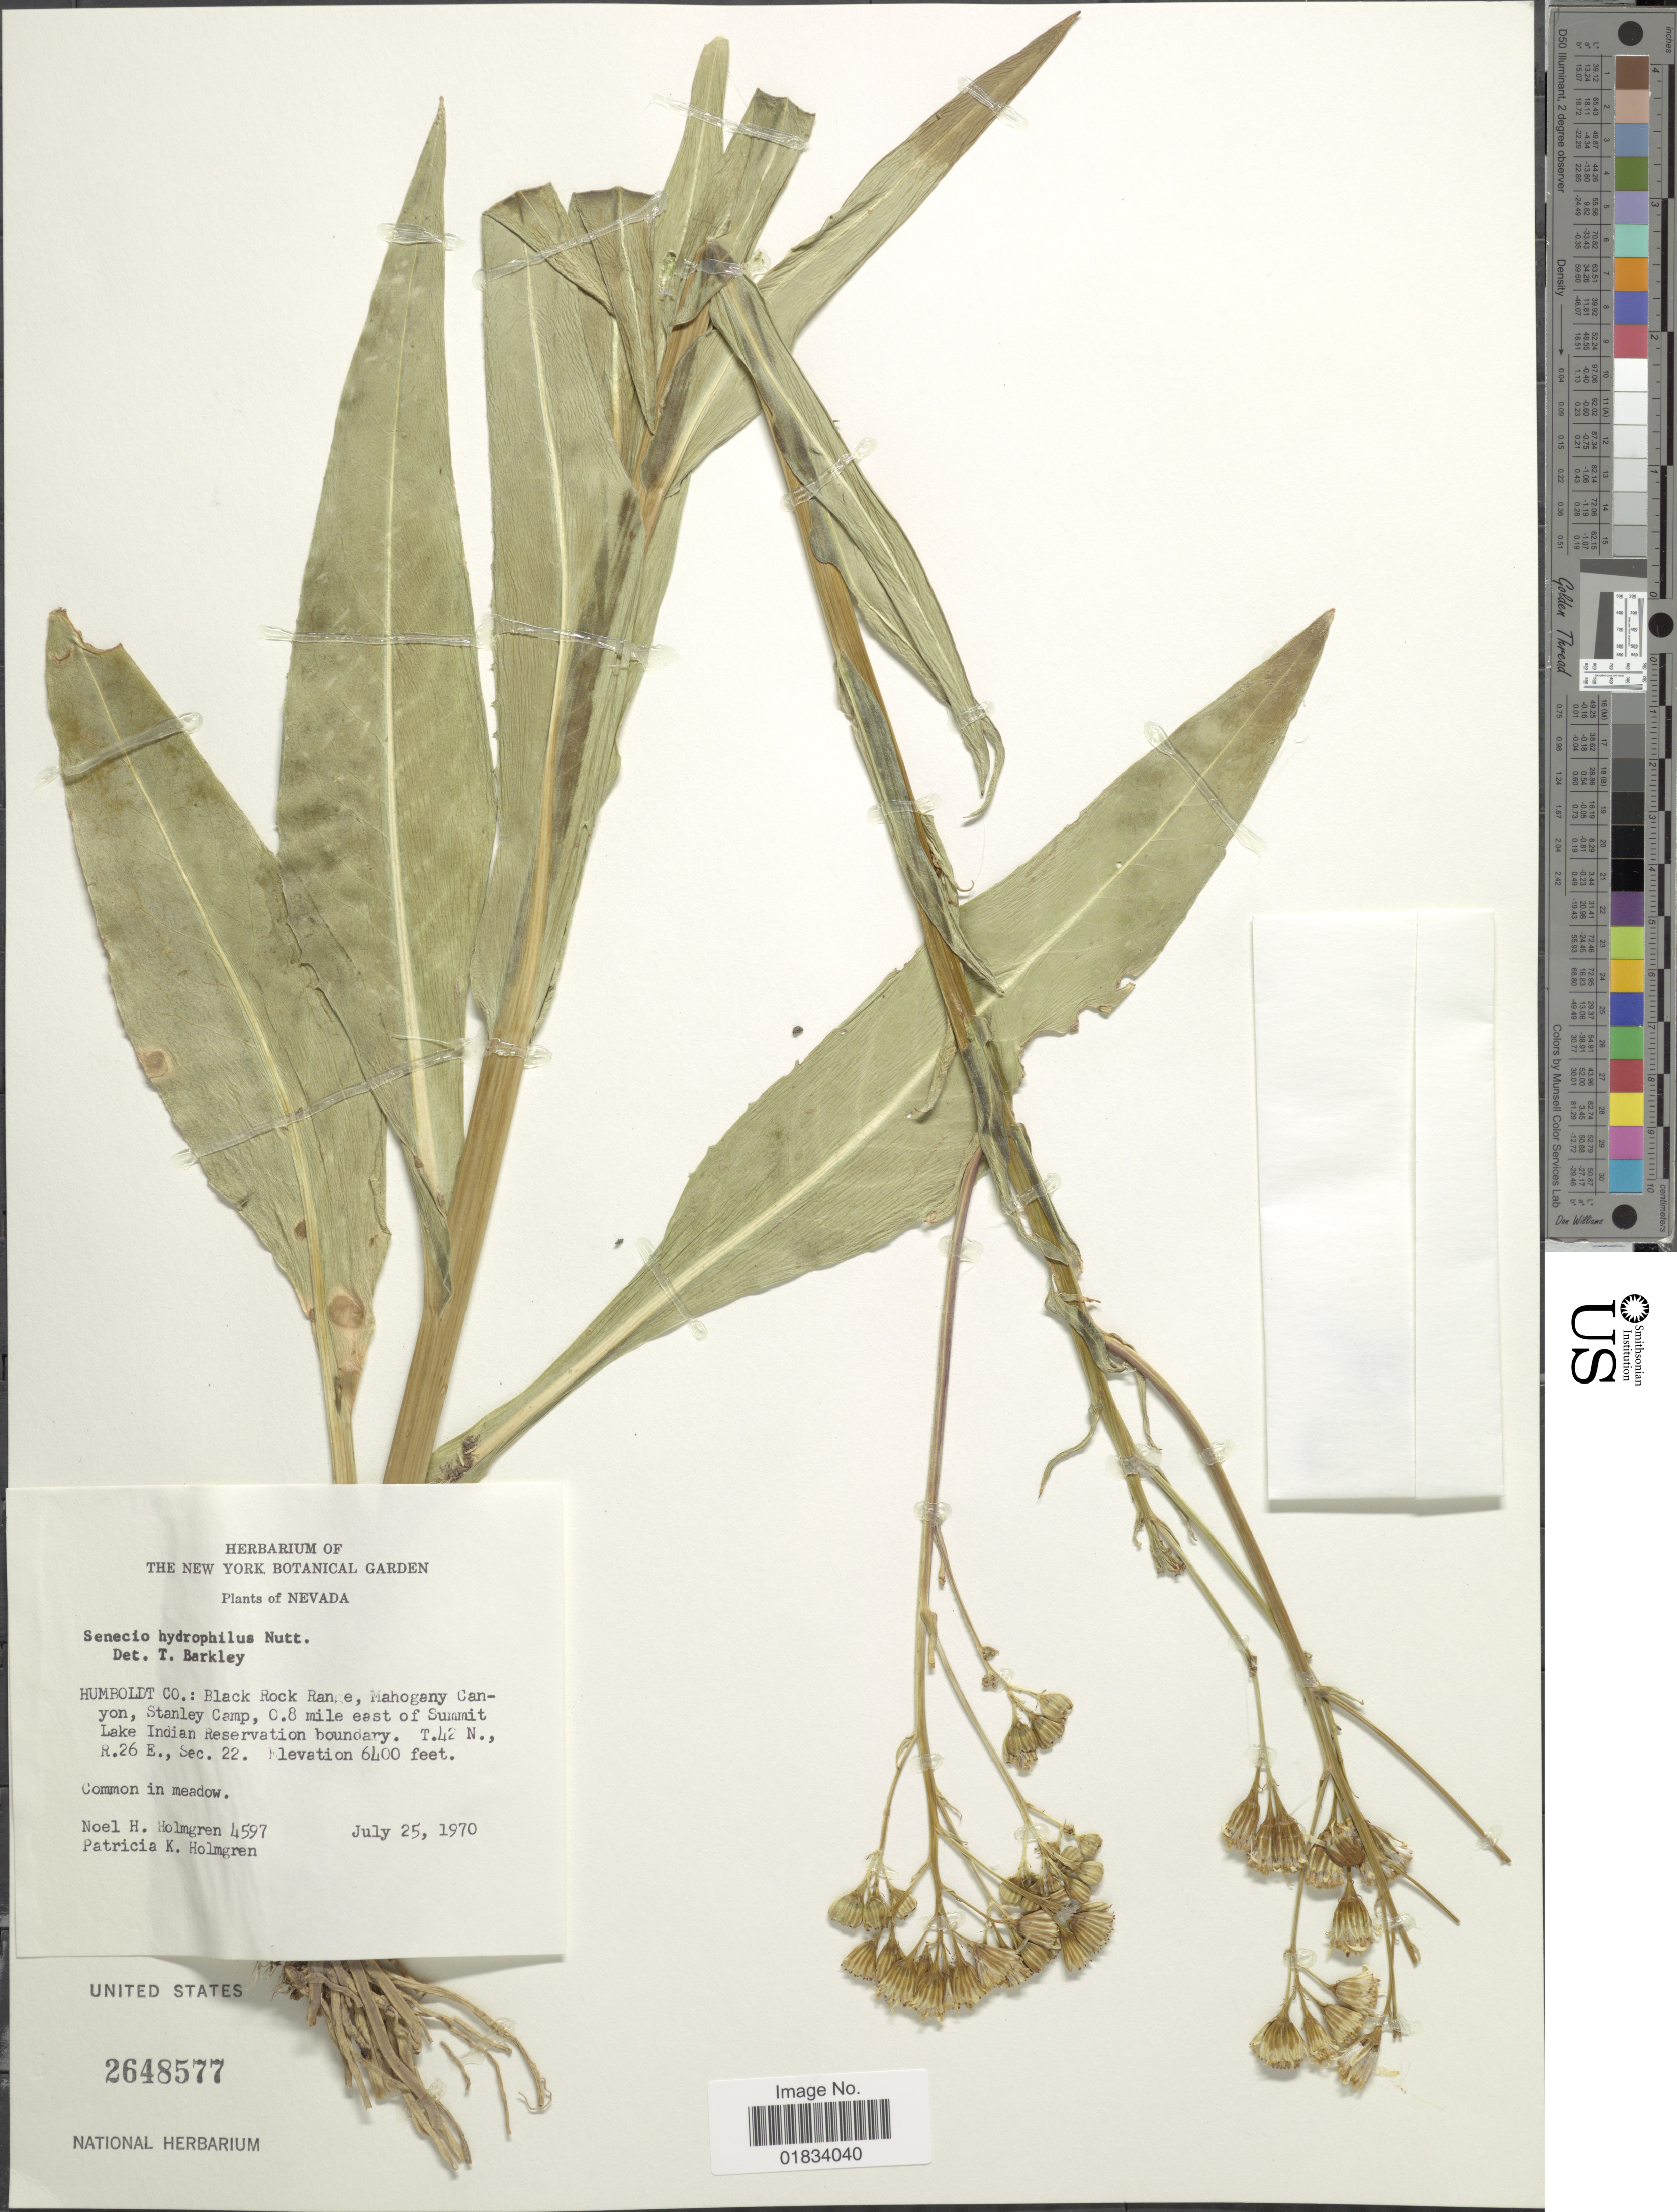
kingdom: Plantae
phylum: Tracheophyta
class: Magnoliopsida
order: Asterales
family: Asteraceae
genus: Senecio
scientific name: Senecio hydrophilus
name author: Nutt.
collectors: N. H. Holmgren & P. K. Holmgren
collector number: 4597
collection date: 1970-07-25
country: United States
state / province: Nevada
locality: Humboldt Co: Black Rock Range, Mahogany Canyon, Stanley Camp, 0.8 mile east of Summit Lake Indian Reservation boundary T42N, R26E, Sec.22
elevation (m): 1951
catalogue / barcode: US 2648577